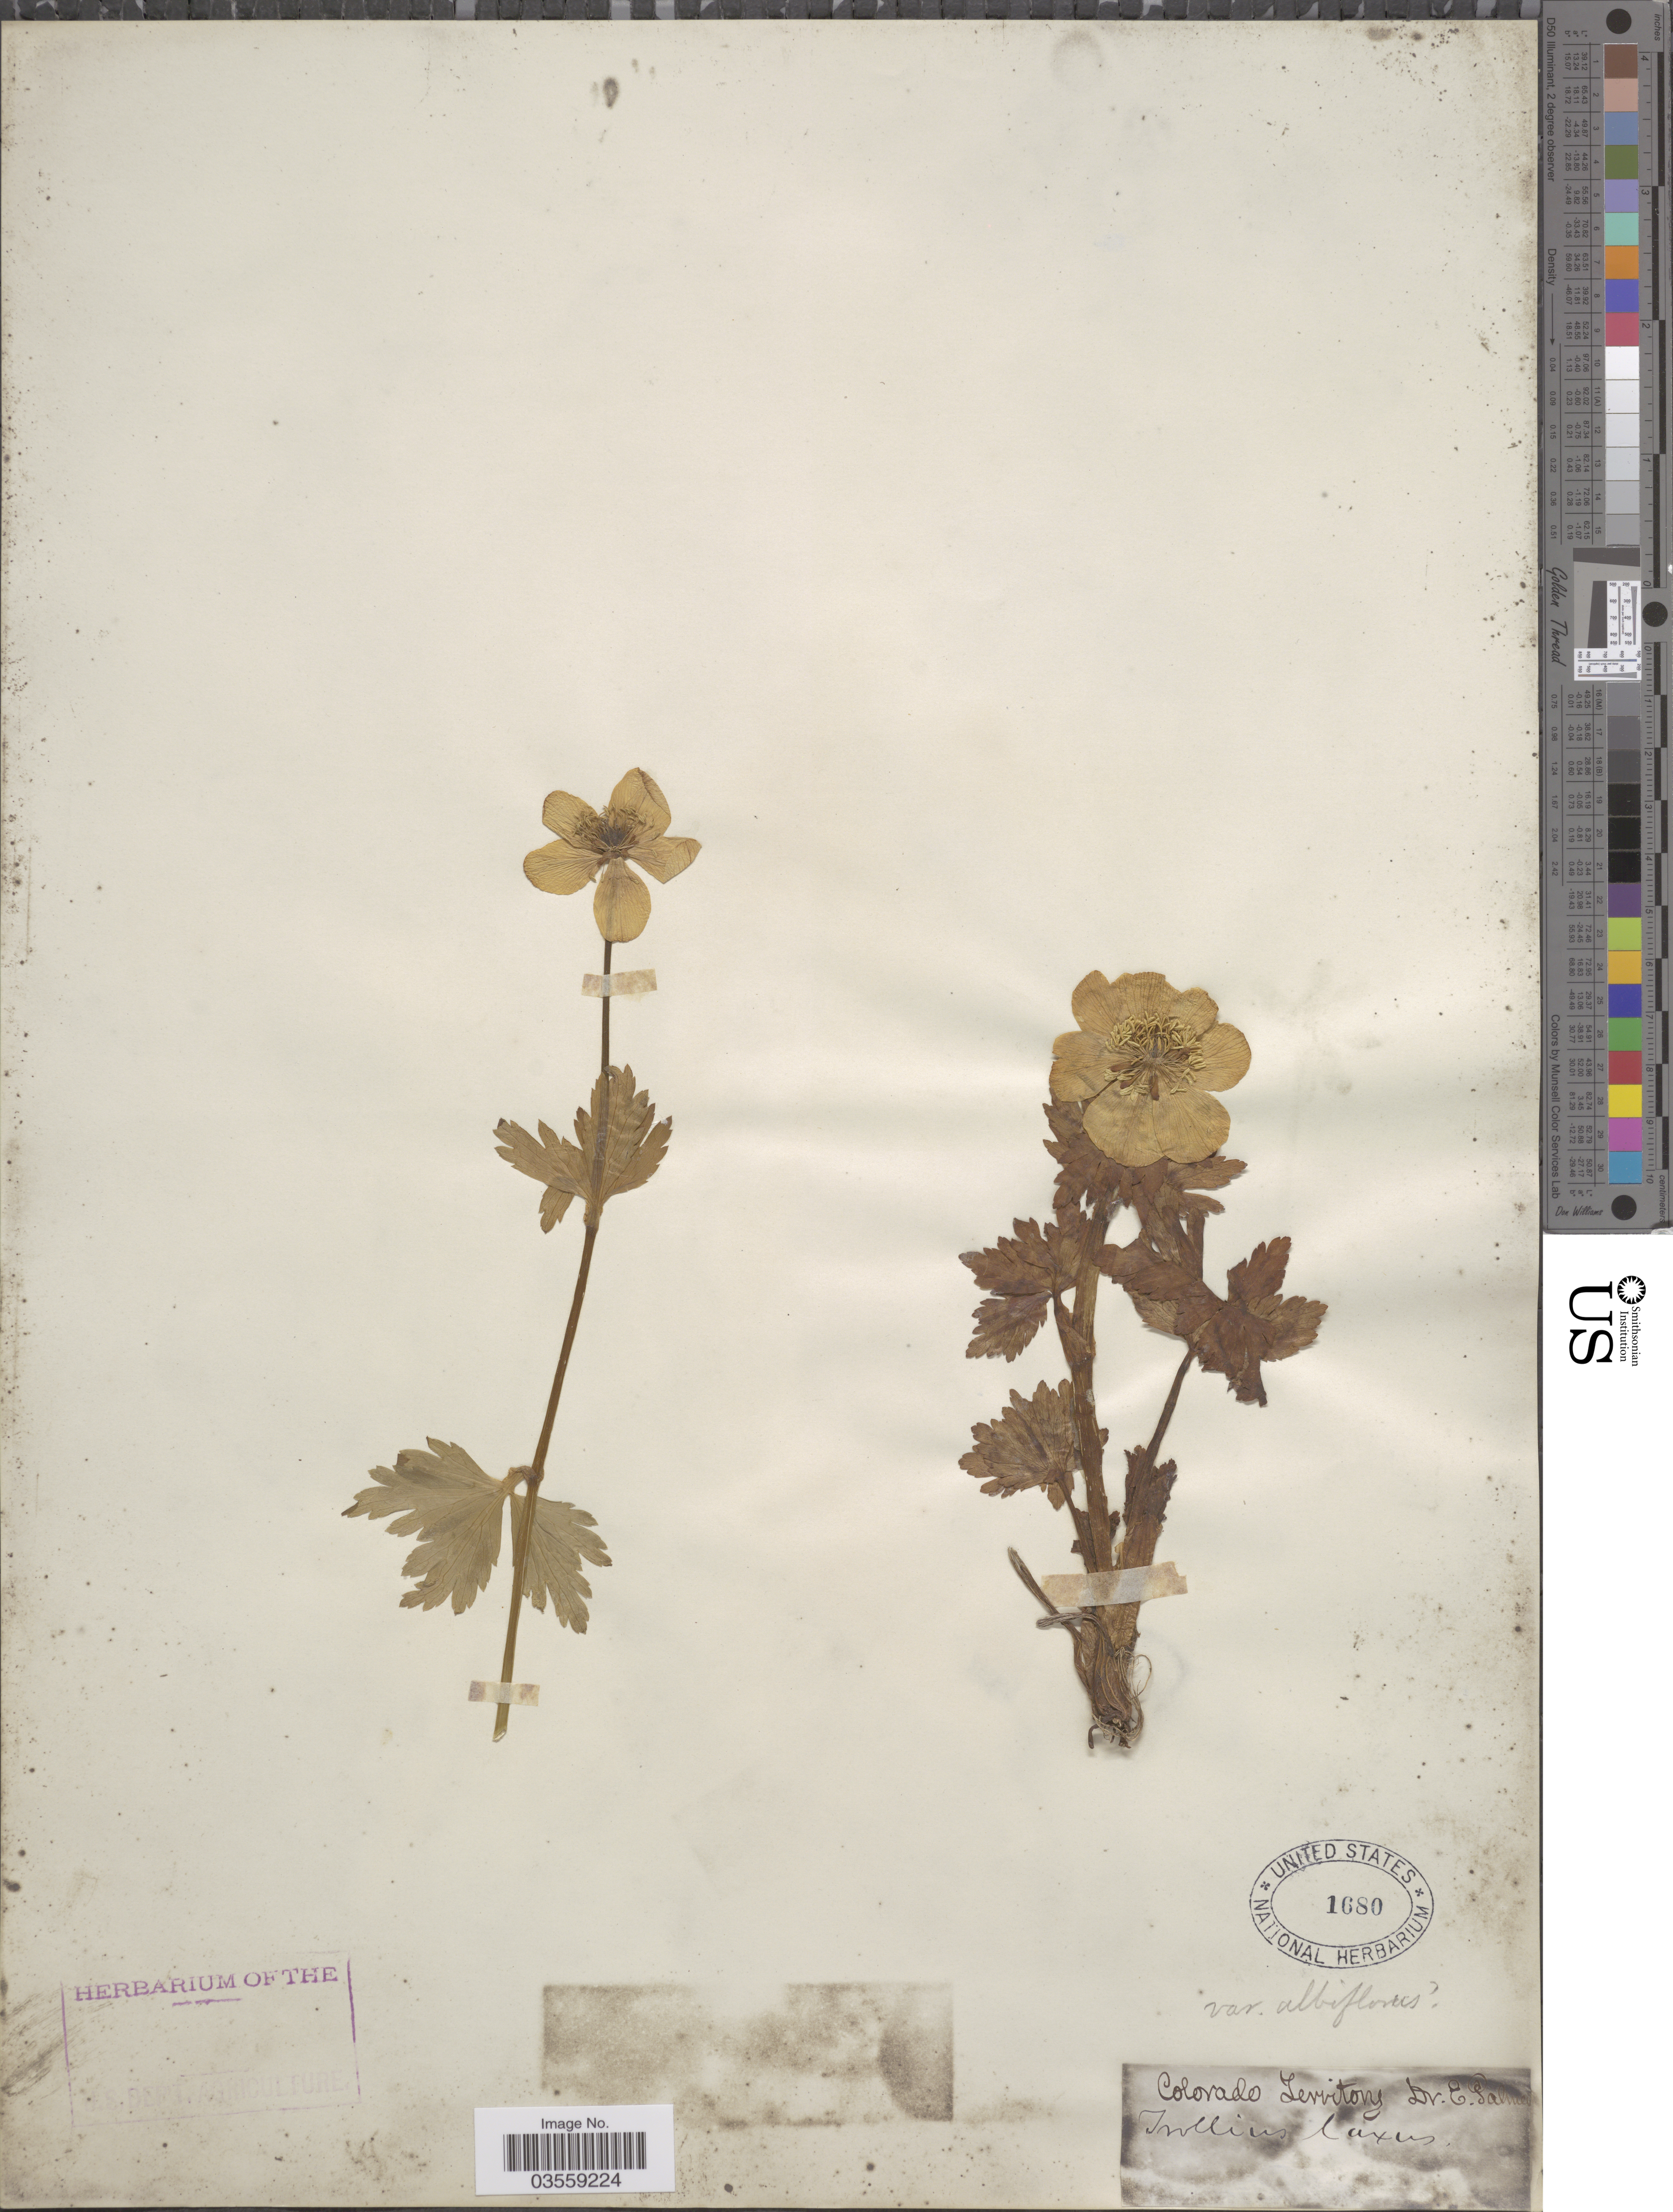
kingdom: Plantae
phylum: Tracheophyta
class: Magnoliopsida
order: Ranunculales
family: Ranunculaceae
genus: Trollius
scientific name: Trollius laxus var. albiflorus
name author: A. Gray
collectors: E. Palmer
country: United States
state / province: Colorado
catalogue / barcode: US 1680